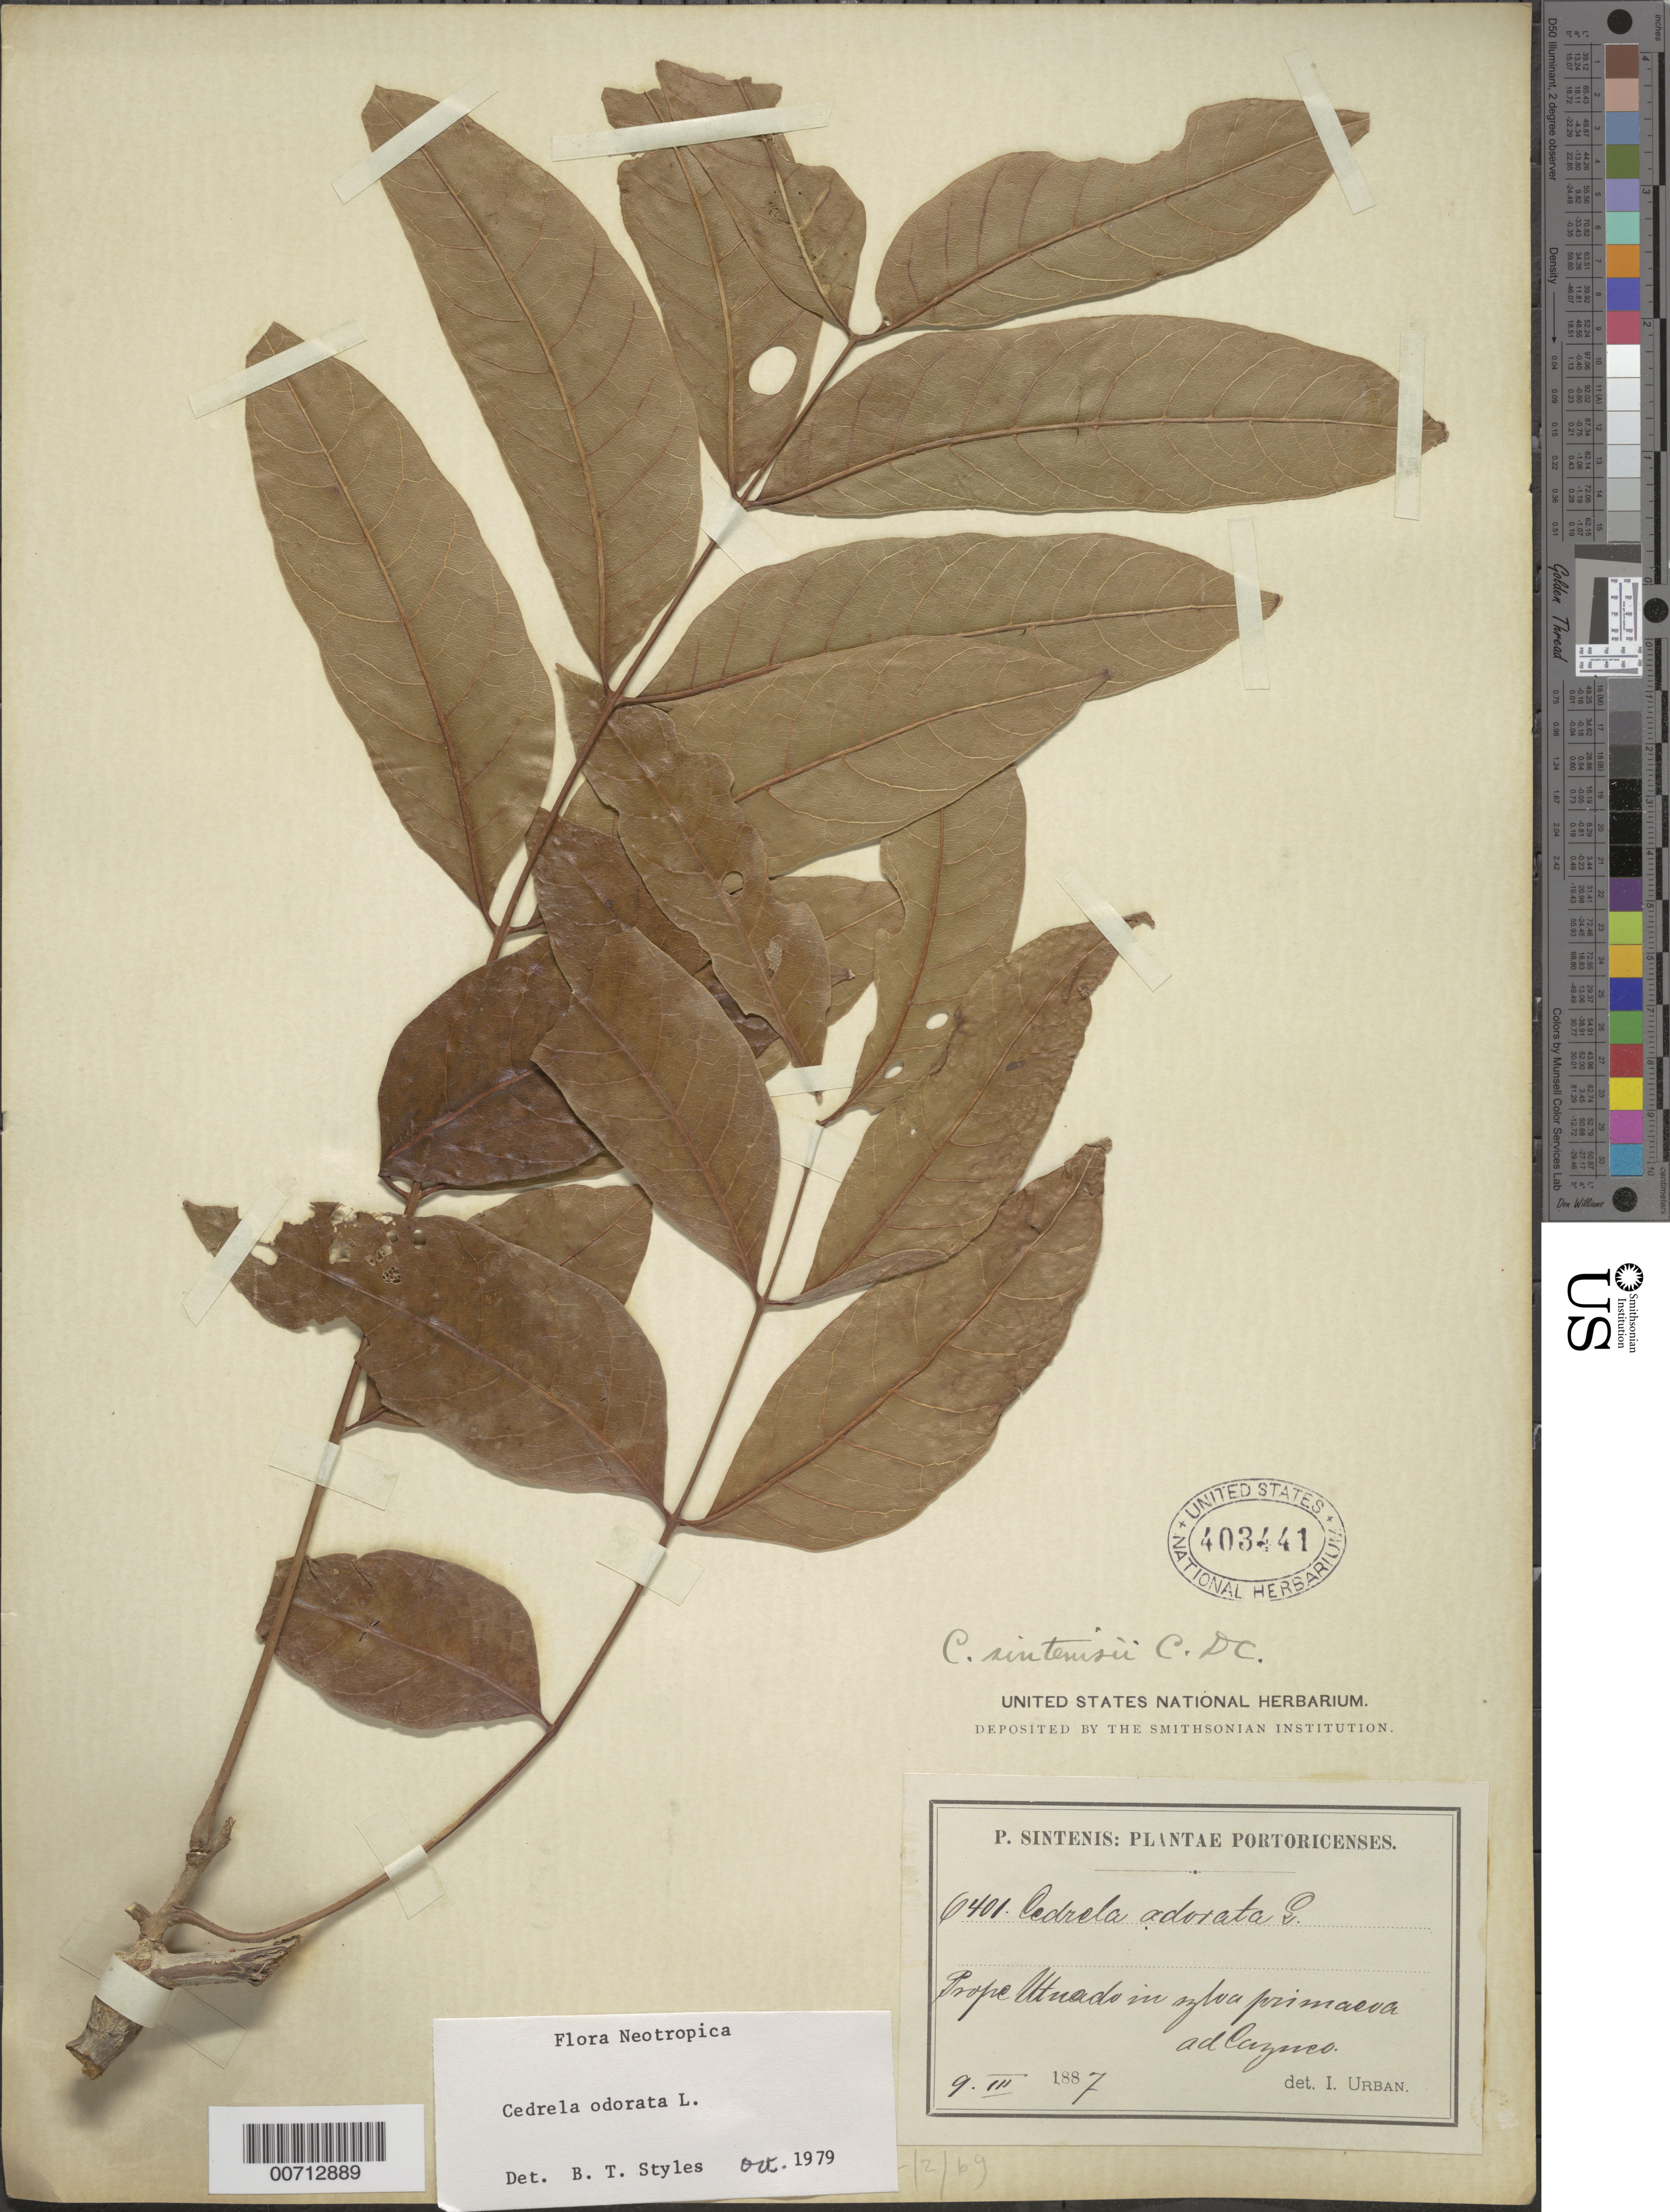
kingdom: Plantae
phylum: Tracheophyta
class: Magnoliopsida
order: Sapindales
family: Meliaceae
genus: Cedrela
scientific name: Cedrela odorata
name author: L.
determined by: Styles, B. T.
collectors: P. Sintenis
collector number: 6401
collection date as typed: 09 Mar 1887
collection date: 1887-03-09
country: Puerto Rico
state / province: Utuado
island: Greater Antilles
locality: Prope Utuado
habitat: In sylva primaeva ad Cazuco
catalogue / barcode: US 403441